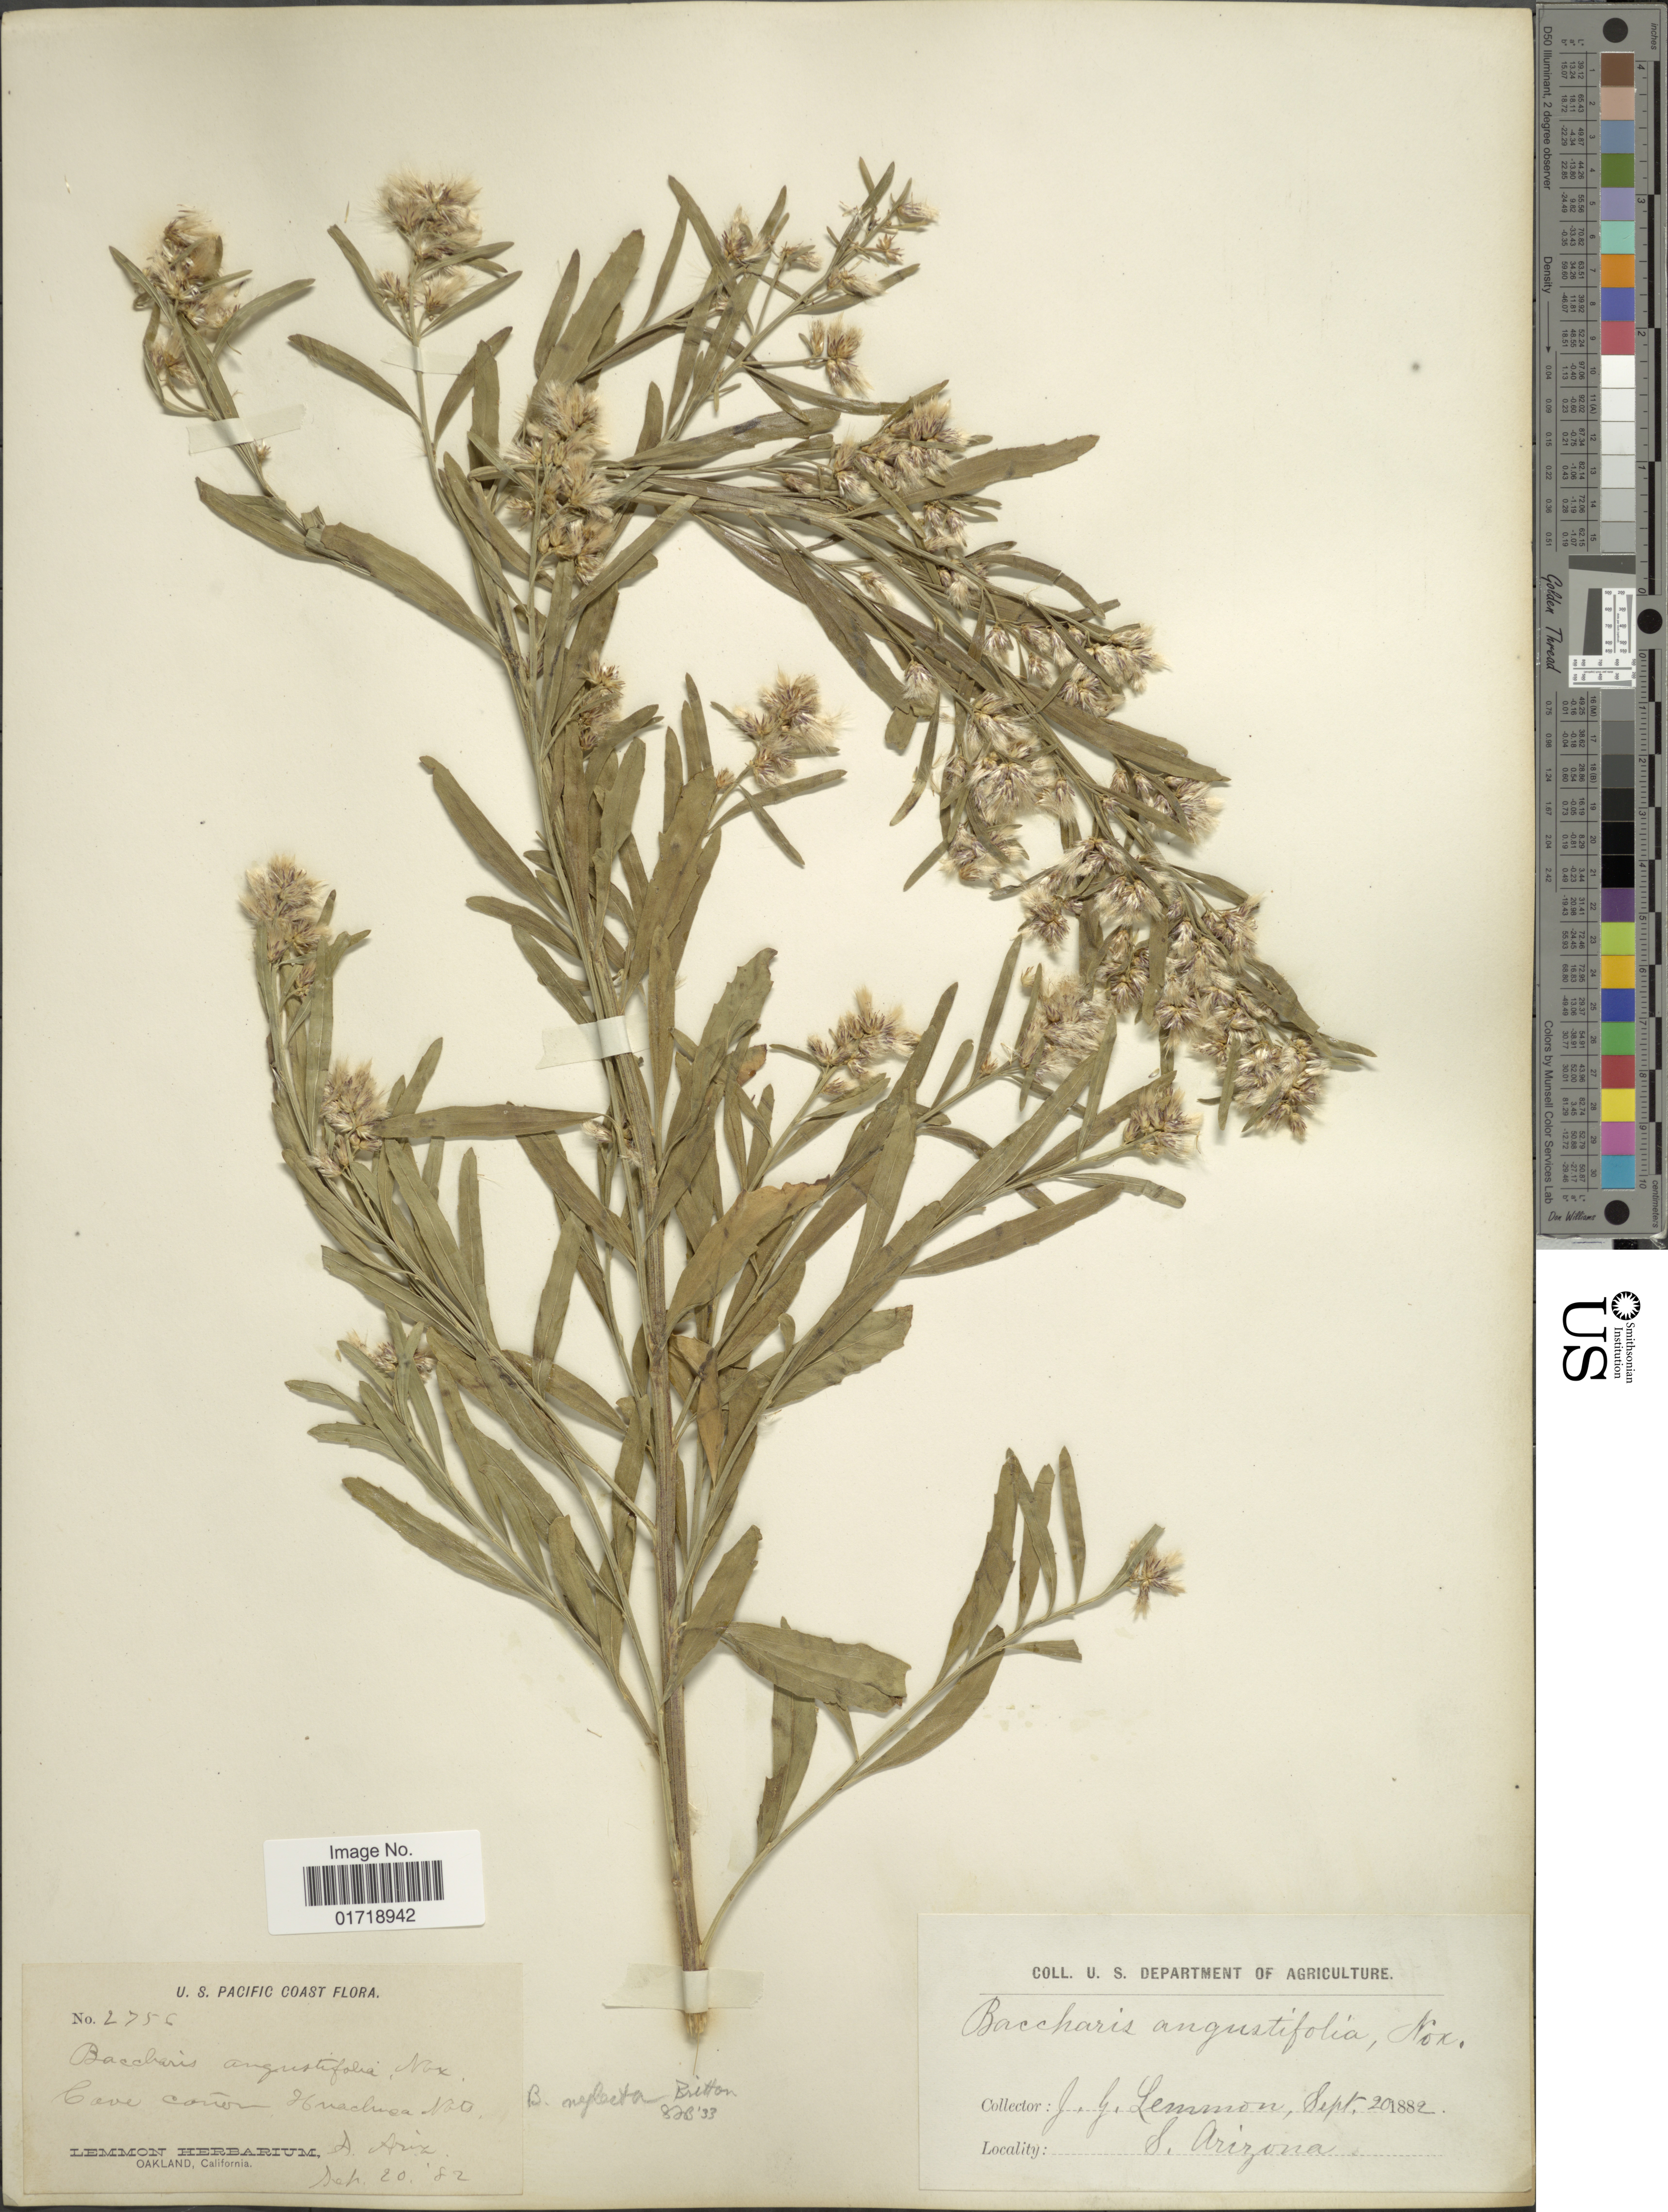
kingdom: Plantae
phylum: Tracheophyta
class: Magnoliopsida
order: Asterales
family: Asteraceae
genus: Baccharis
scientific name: Baccharis neglecta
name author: Britton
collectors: J. Lemmon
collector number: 2756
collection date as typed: Transcribed d/m/y: 20/9/82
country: United States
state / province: Arizona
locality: Cave Canon Huaclusa, S. Ariz.